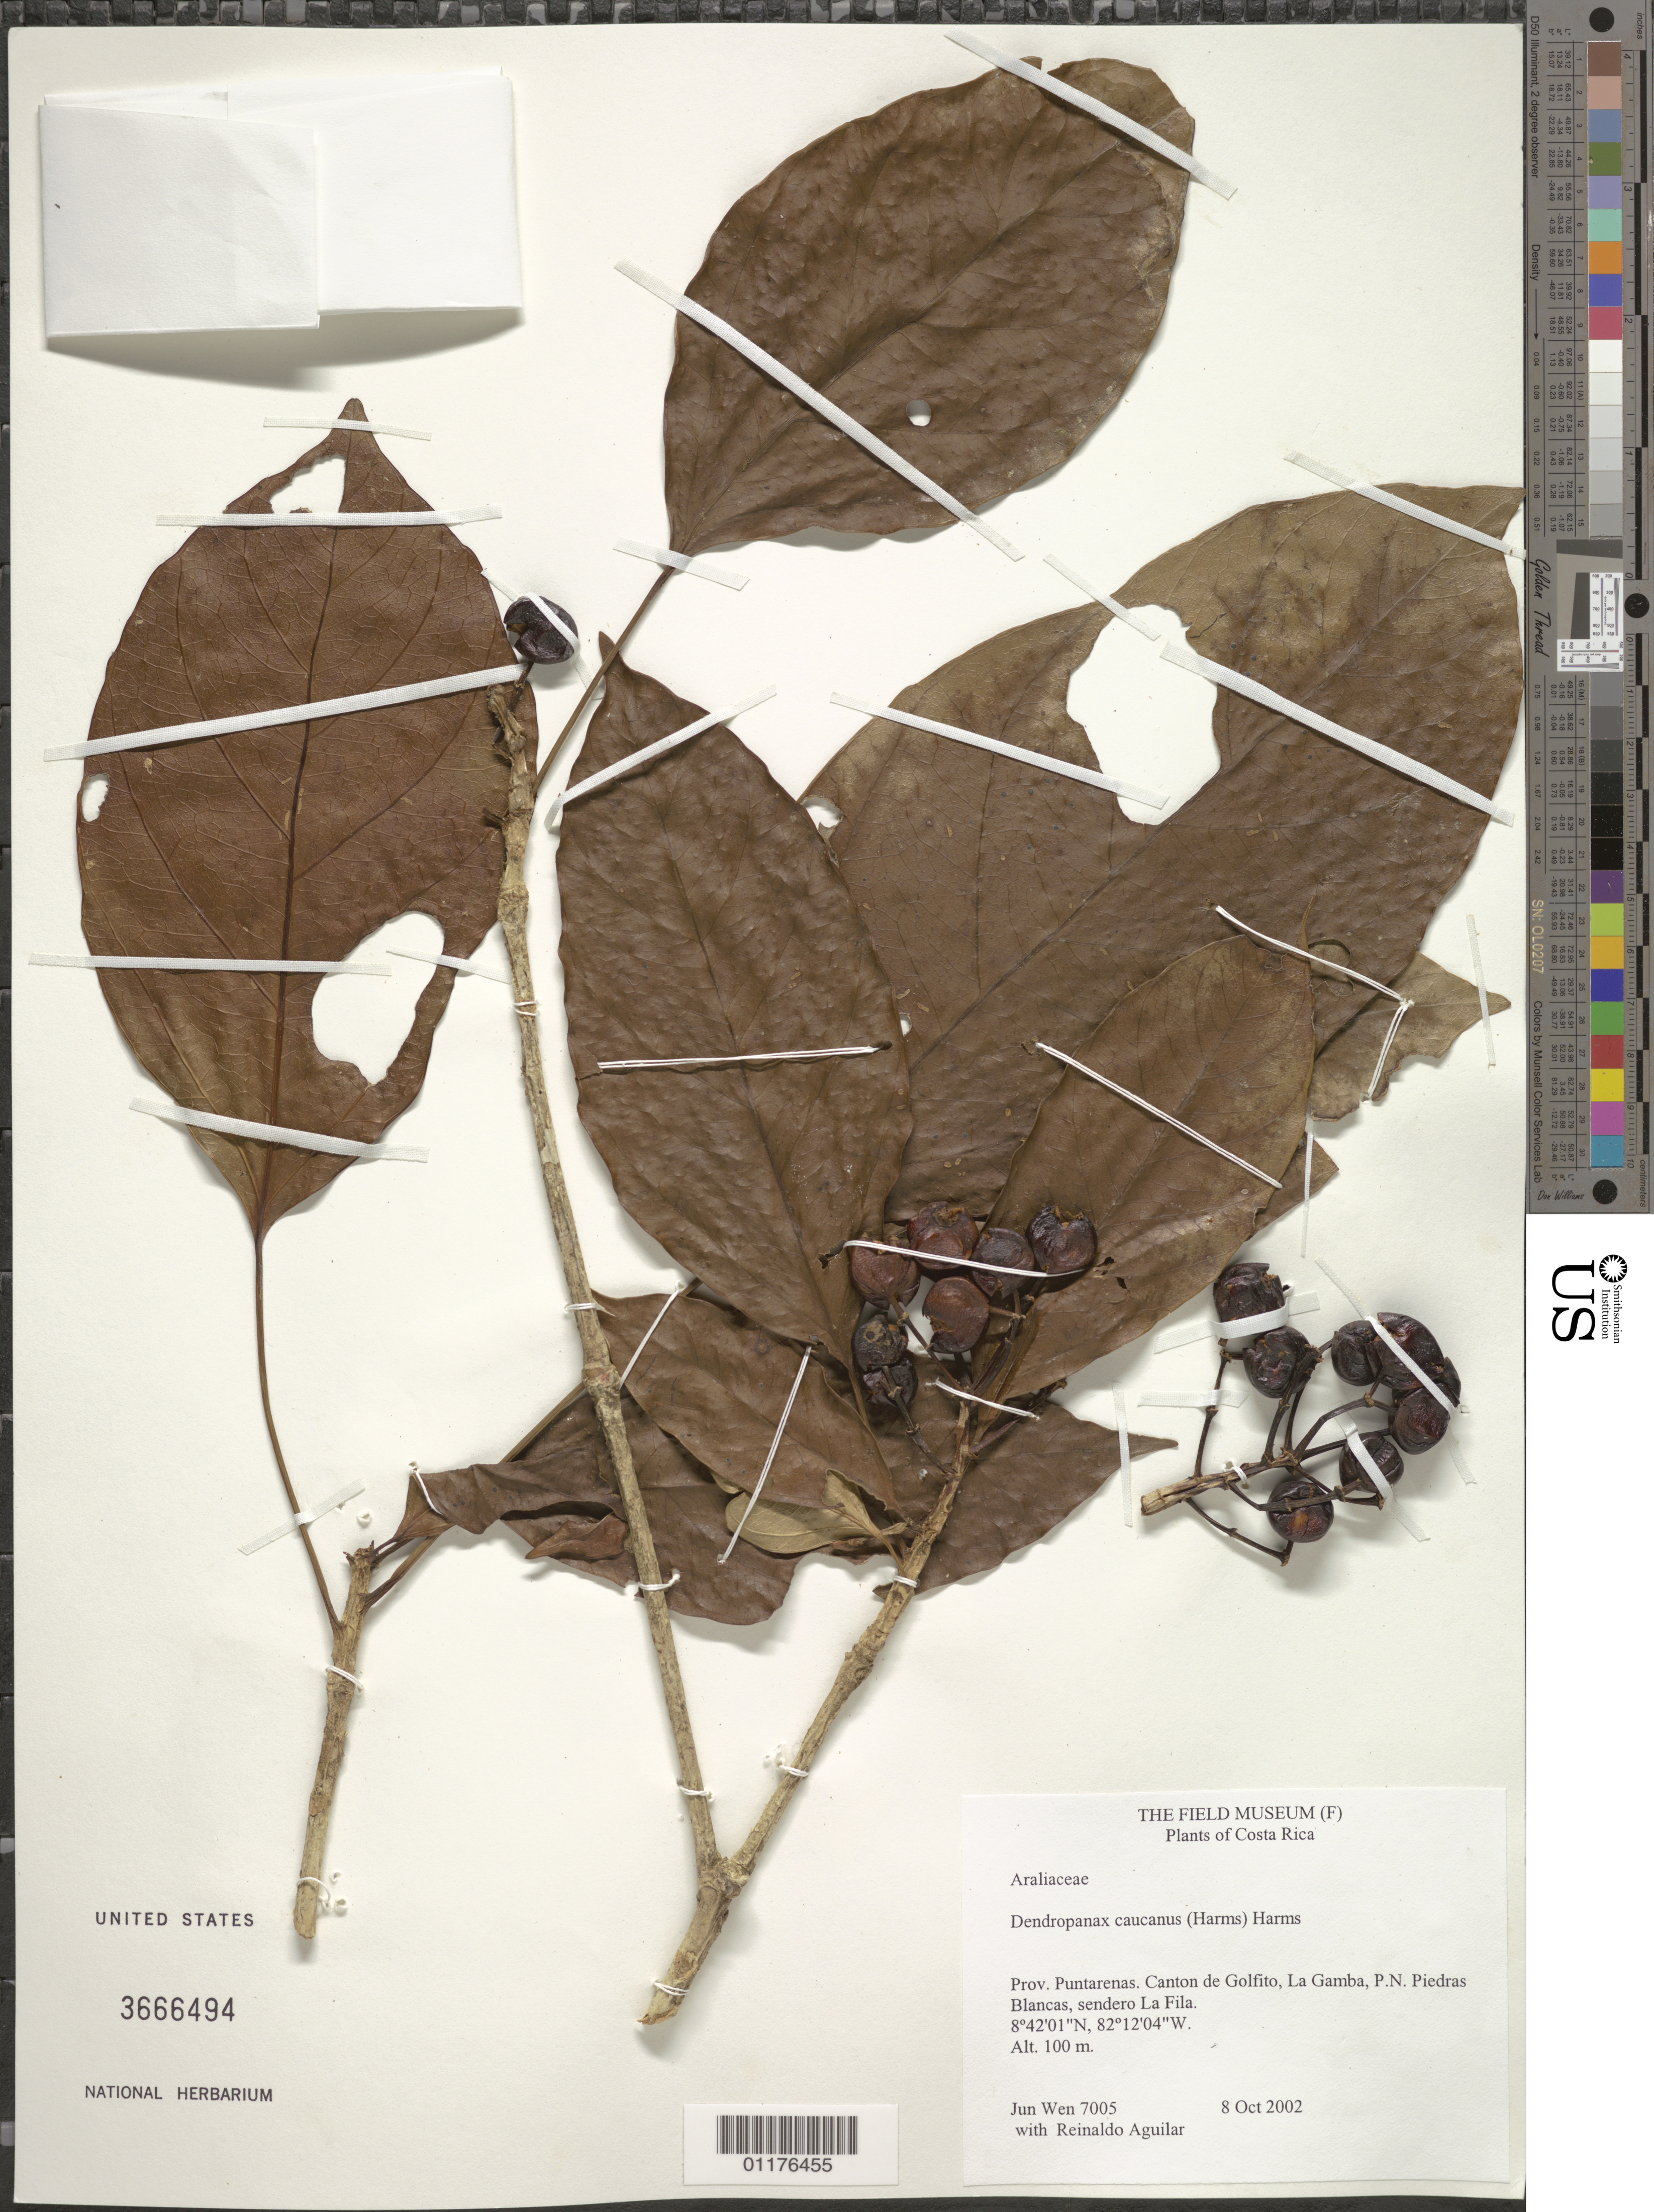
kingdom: Plantae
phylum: Tracheophyta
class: Magnoliopsida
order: Apiales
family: Araliaceae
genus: Dendropanax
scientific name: Dendropanax caucanus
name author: (Harms) Harms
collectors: J. Wen & R. Aguilar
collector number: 7005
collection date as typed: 24 Sep 2002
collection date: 2002-10-08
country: Costa Rica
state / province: Puntarenas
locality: Canton de Golfito, La Gamba, P.N. Piedras Blancas, sendero La Fila.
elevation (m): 100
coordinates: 8 42 01 N, 82 12 04 W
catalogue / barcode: US 3666494